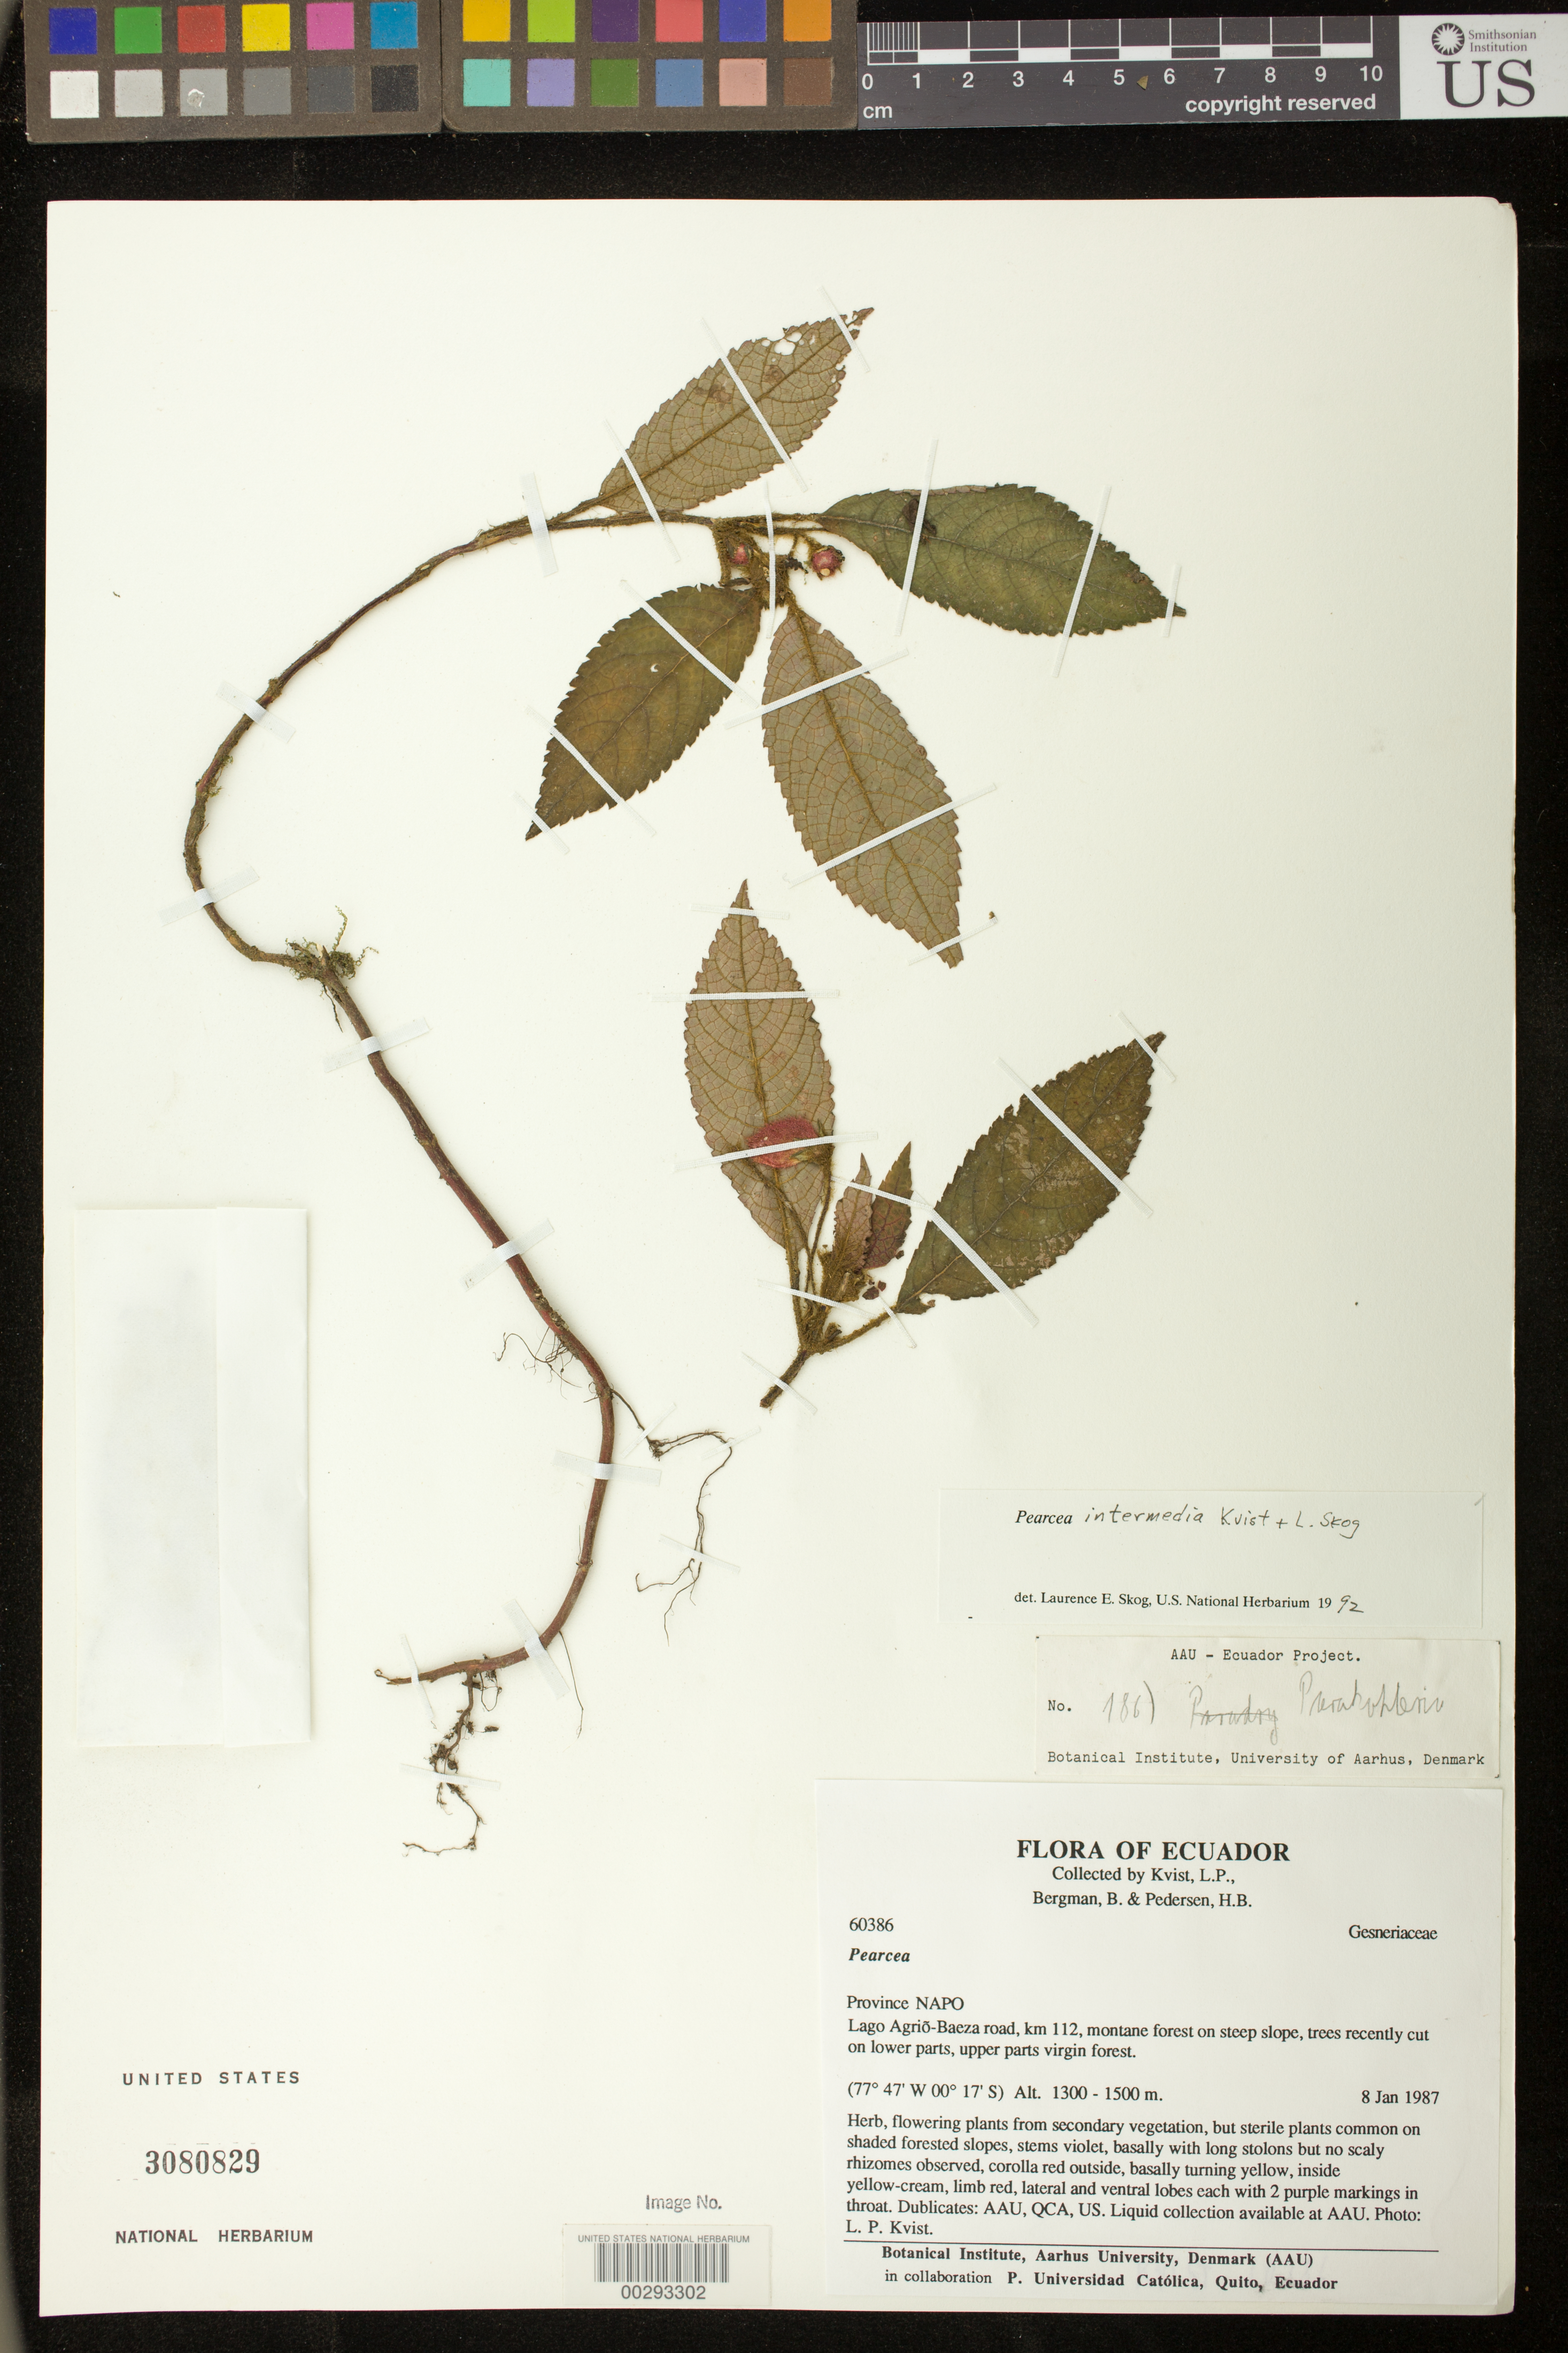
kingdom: Plantae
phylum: Tracheophyta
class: Magnoliopsida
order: Lamiales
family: Gesneriaceae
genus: Pearcea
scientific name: Pearcea intermedia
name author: L.P. Kvist & L.E. Skog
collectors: L. P. Kvist, B. Bergman & H. B. Pedersen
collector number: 60386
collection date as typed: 08 Jan 1987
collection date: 1987-01-08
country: Ecuador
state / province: Napo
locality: N of Macas, on border to Sangai National Park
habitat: Montane forest on steep slope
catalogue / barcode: US 3080829